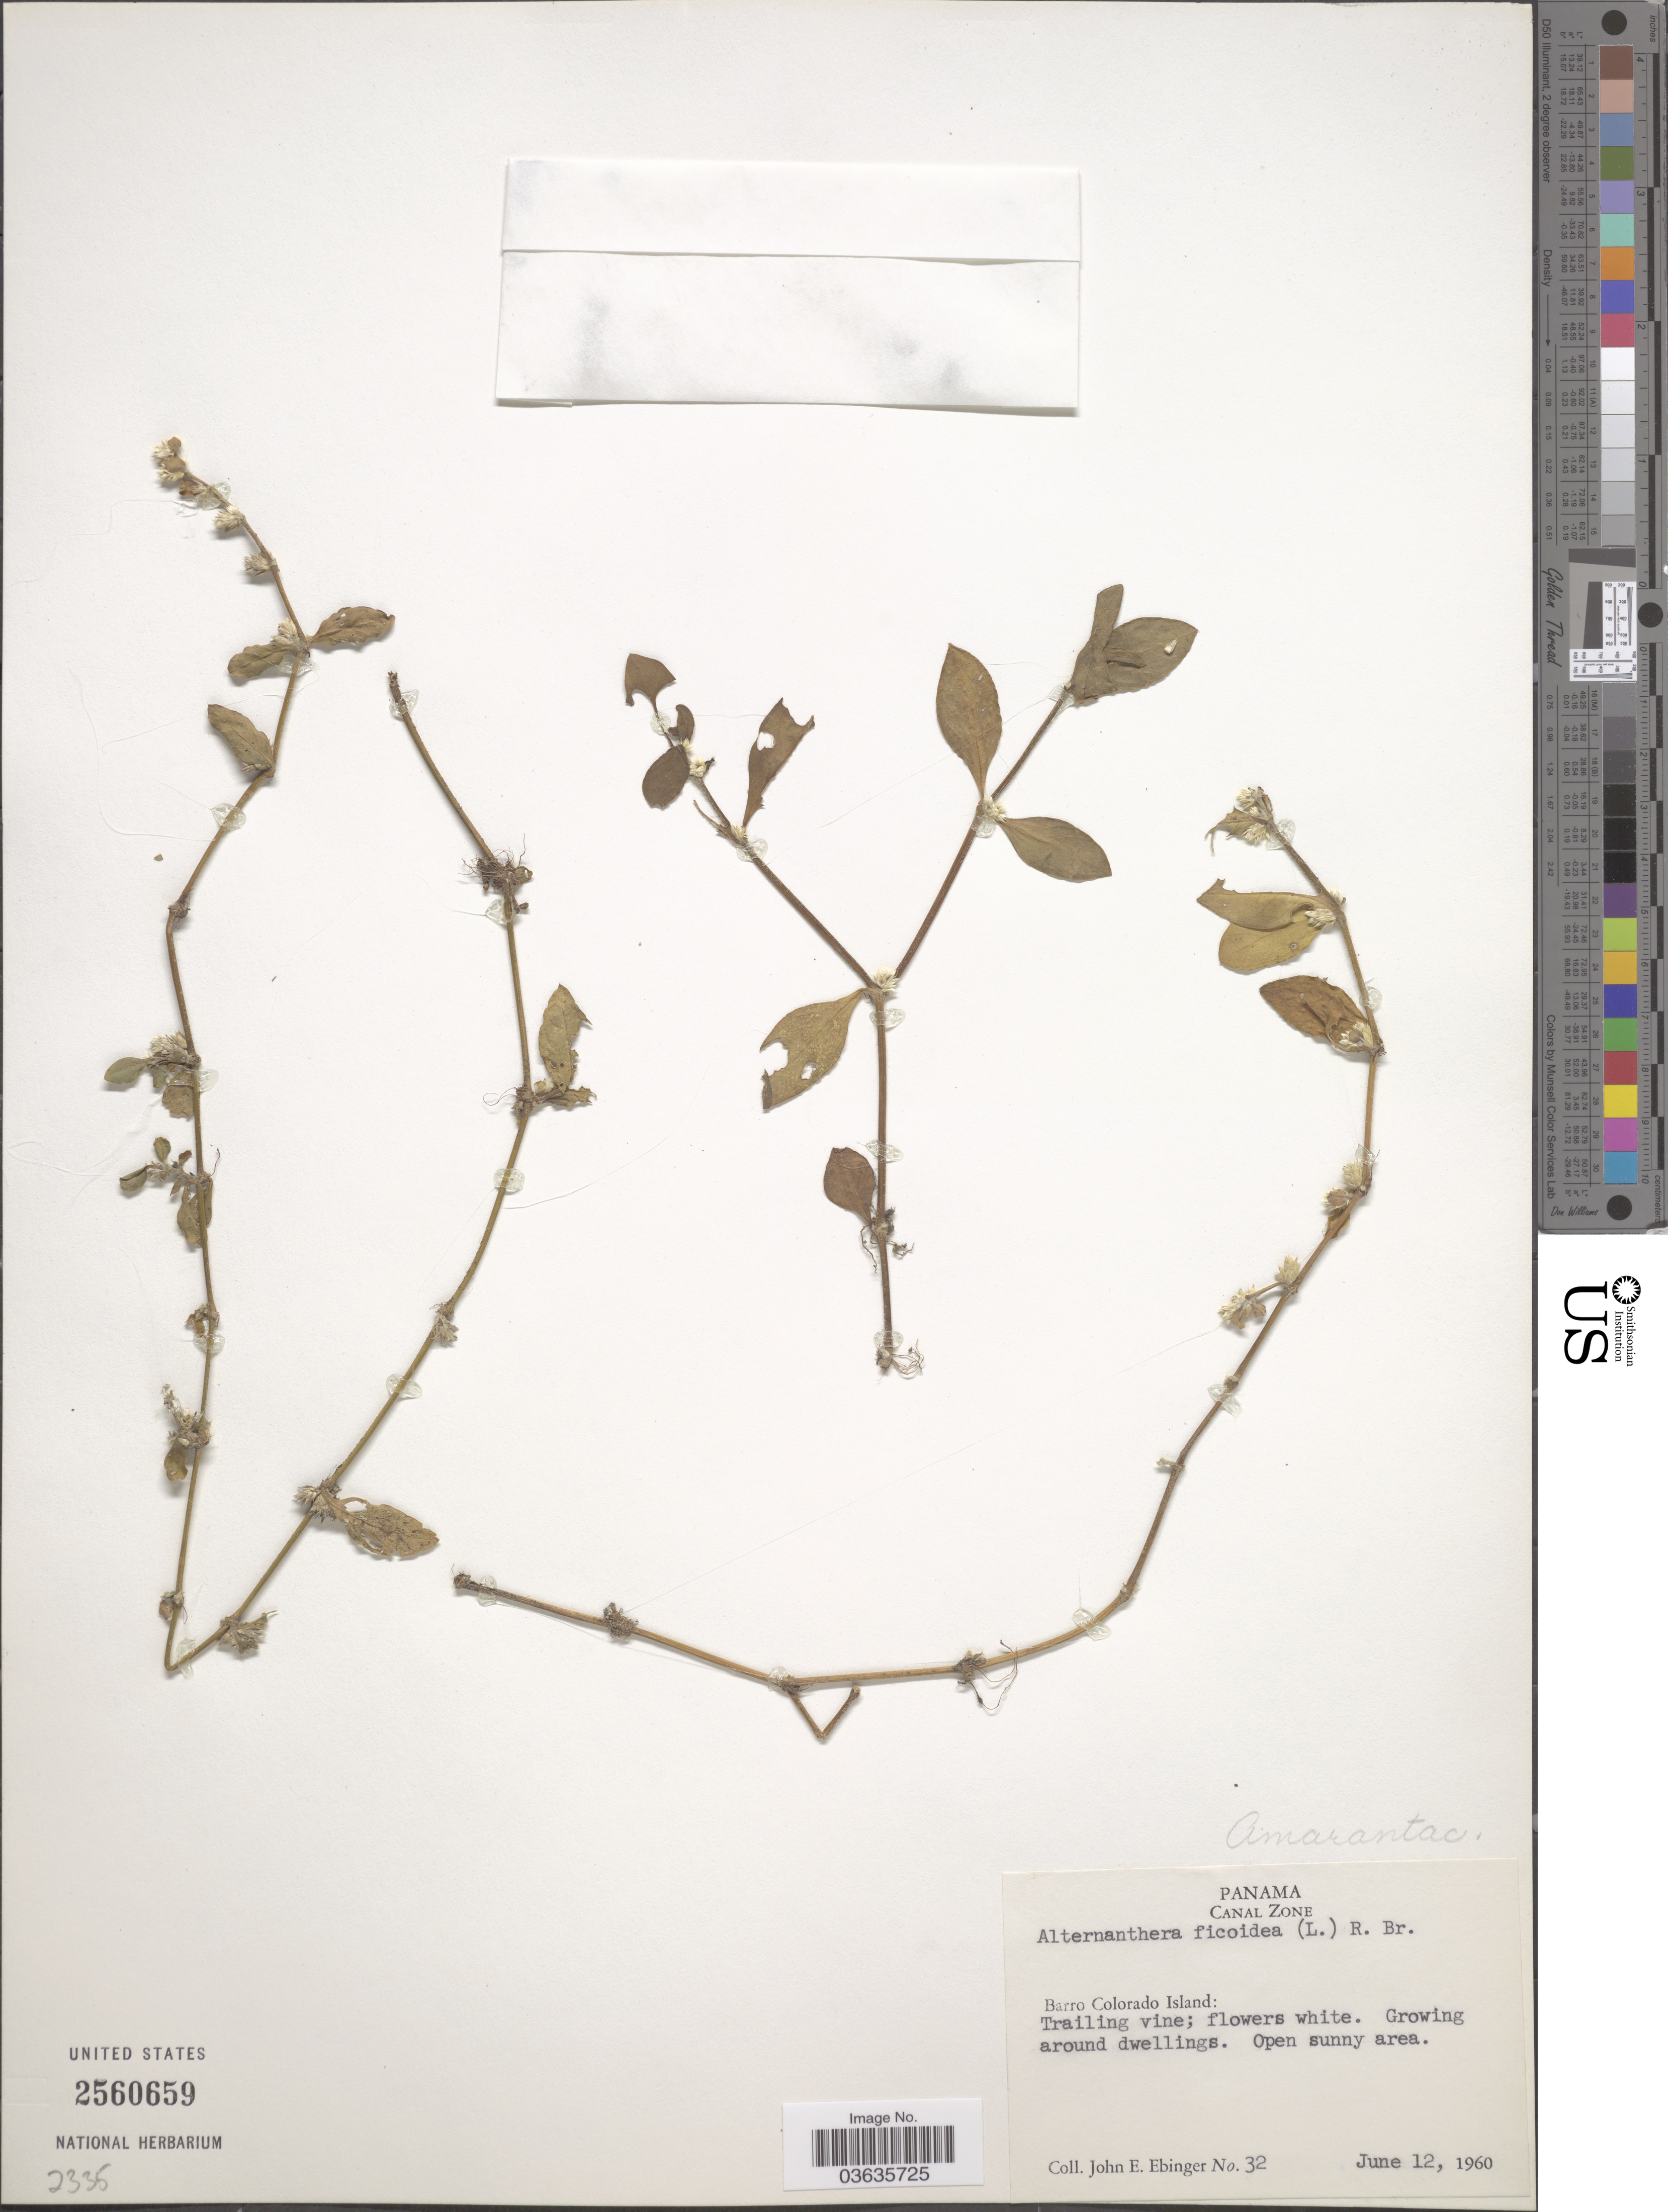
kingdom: Plantae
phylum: Tracheophyta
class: Magnoliopsida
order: Caryophyllales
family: Amaranthaceae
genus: Alternanthera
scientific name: Alternanthera ficoidea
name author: (L.) P. Beauv.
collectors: J. Ebinger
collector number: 32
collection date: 1960-06-12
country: Panama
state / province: Panamá Oeste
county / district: Canal Zone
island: Barro Colorado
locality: Canal Zone. Barro Colorado Island.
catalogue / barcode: US 2560659